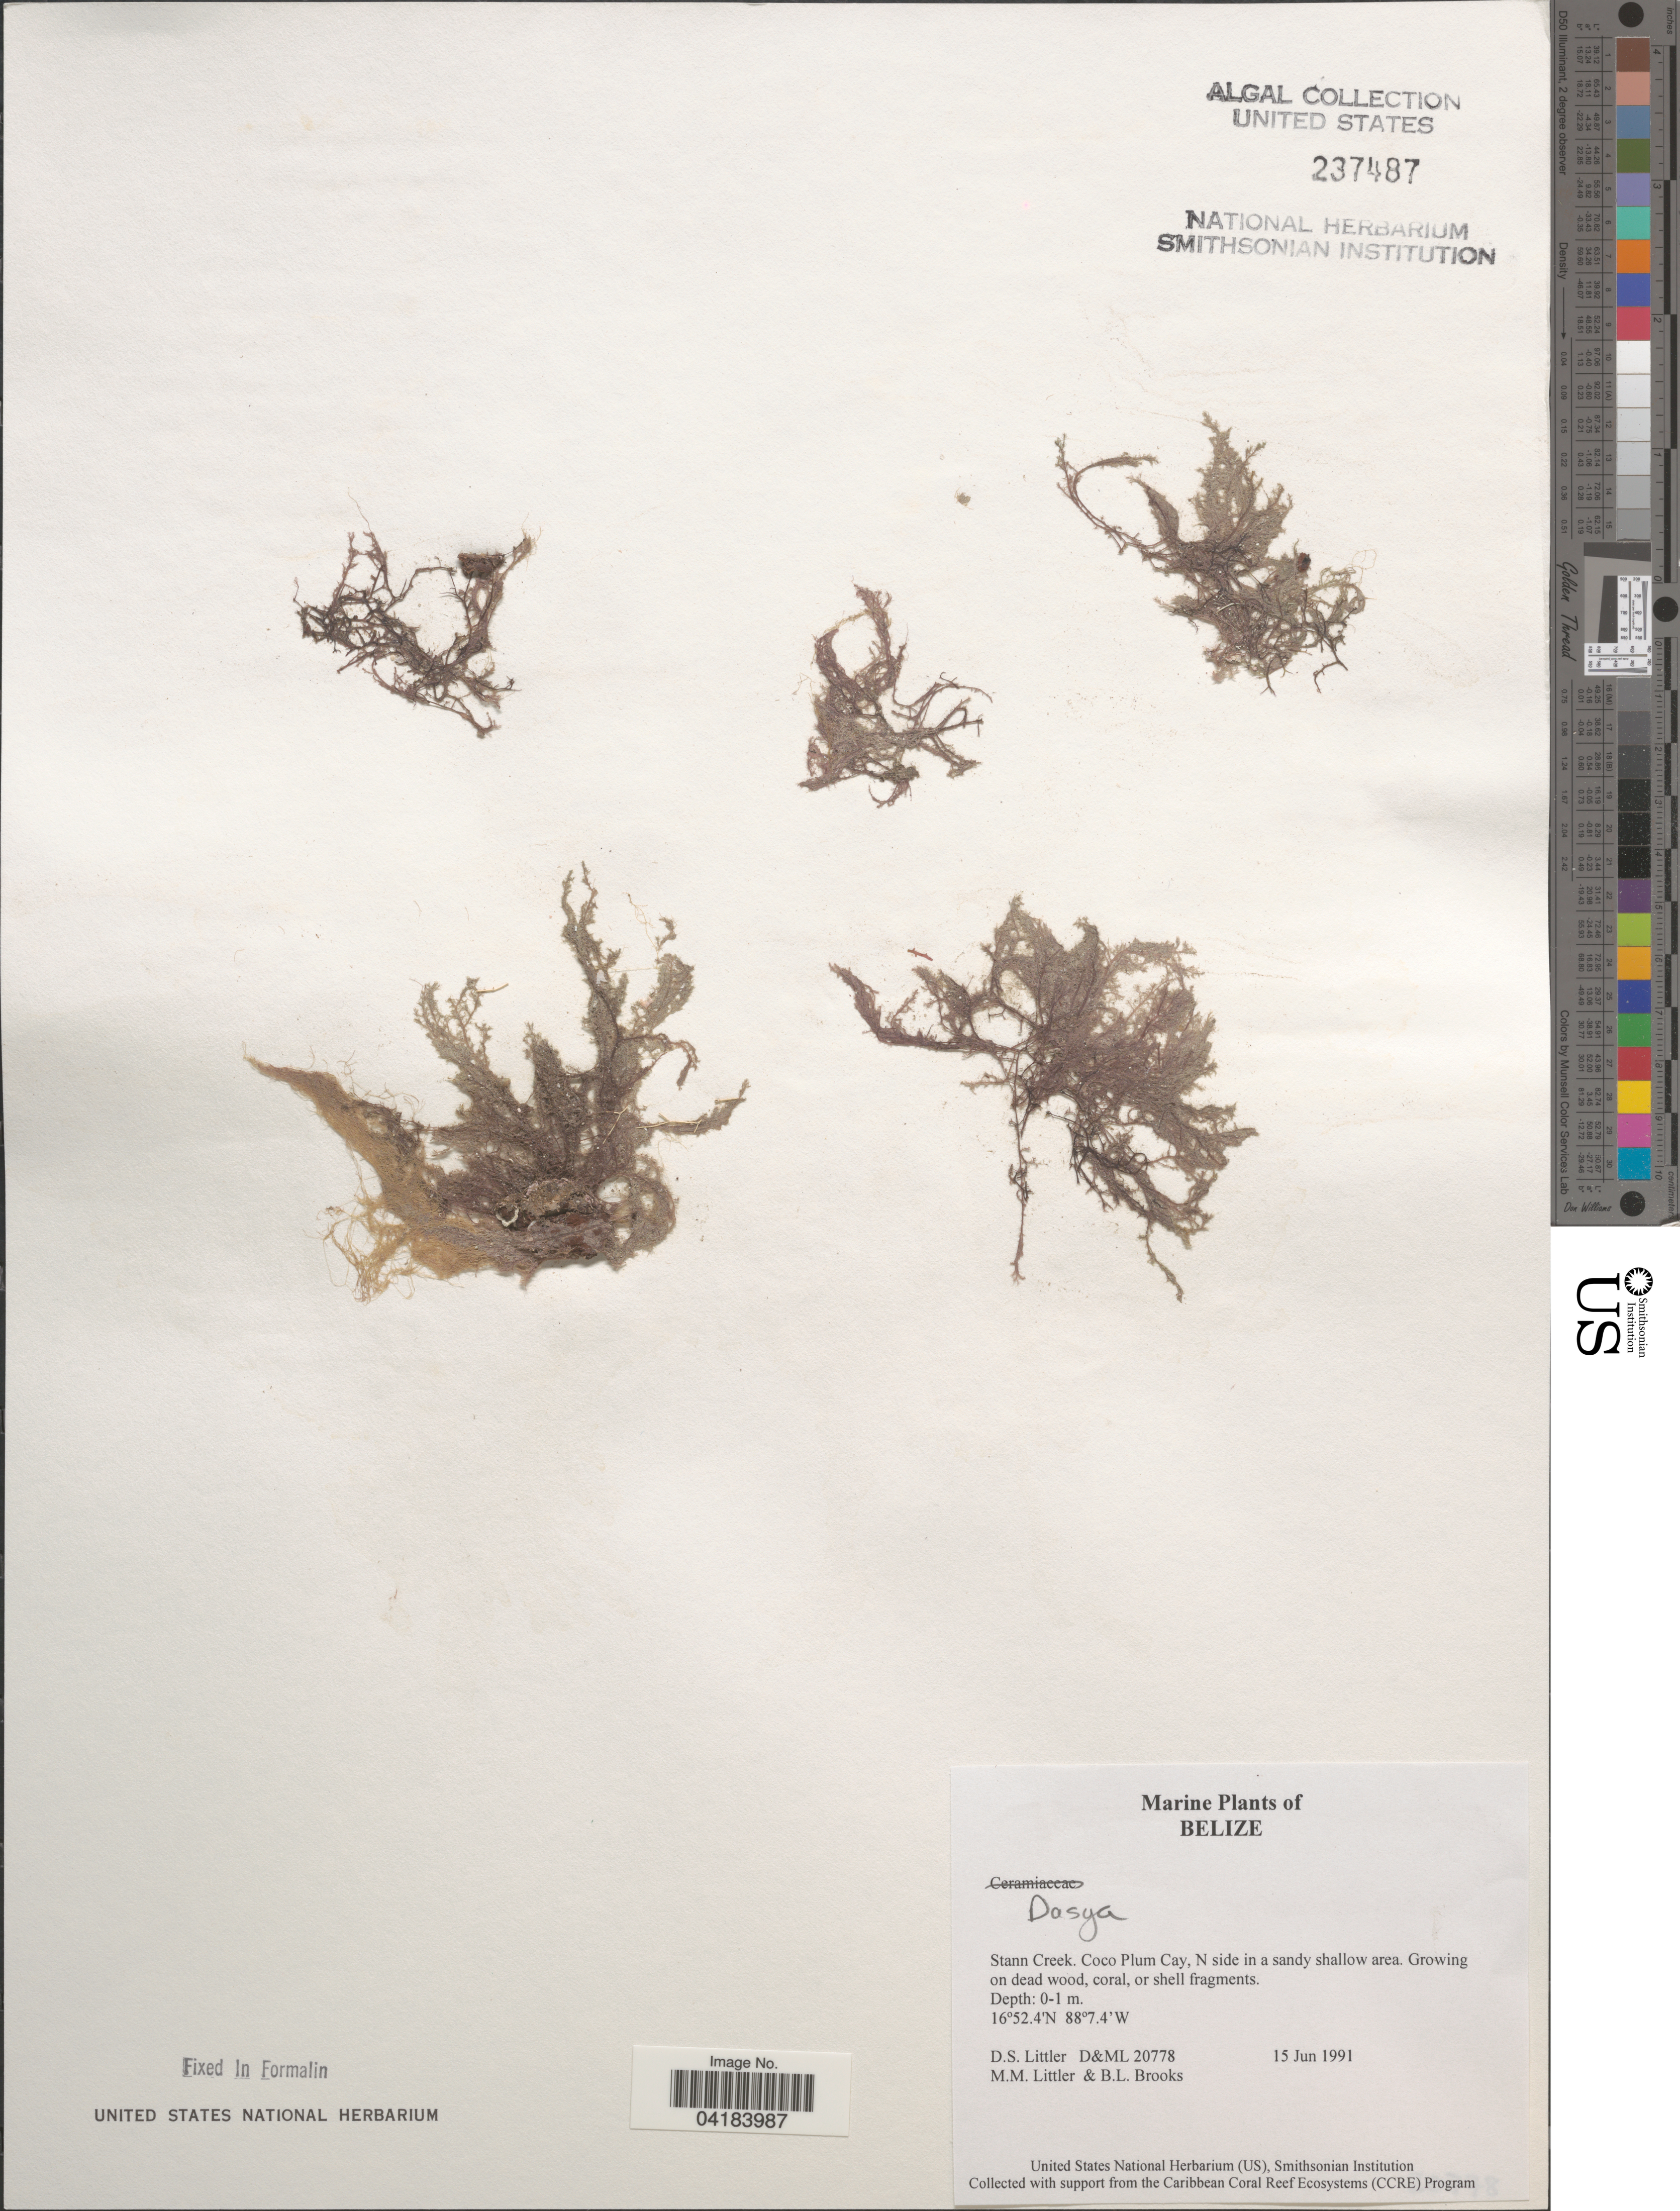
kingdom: Plantae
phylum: Rhodophyta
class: Florideophyceae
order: Ceramiales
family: Dasyaceae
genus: Dasya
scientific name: Dasya sp.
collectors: D. S. Littler & B. Brooks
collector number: D&ML20778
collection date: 1991-06-15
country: Belize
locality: Stann Creek. Coco Plum Cay, N side in a sandy shallow area.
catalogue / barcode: US 237487